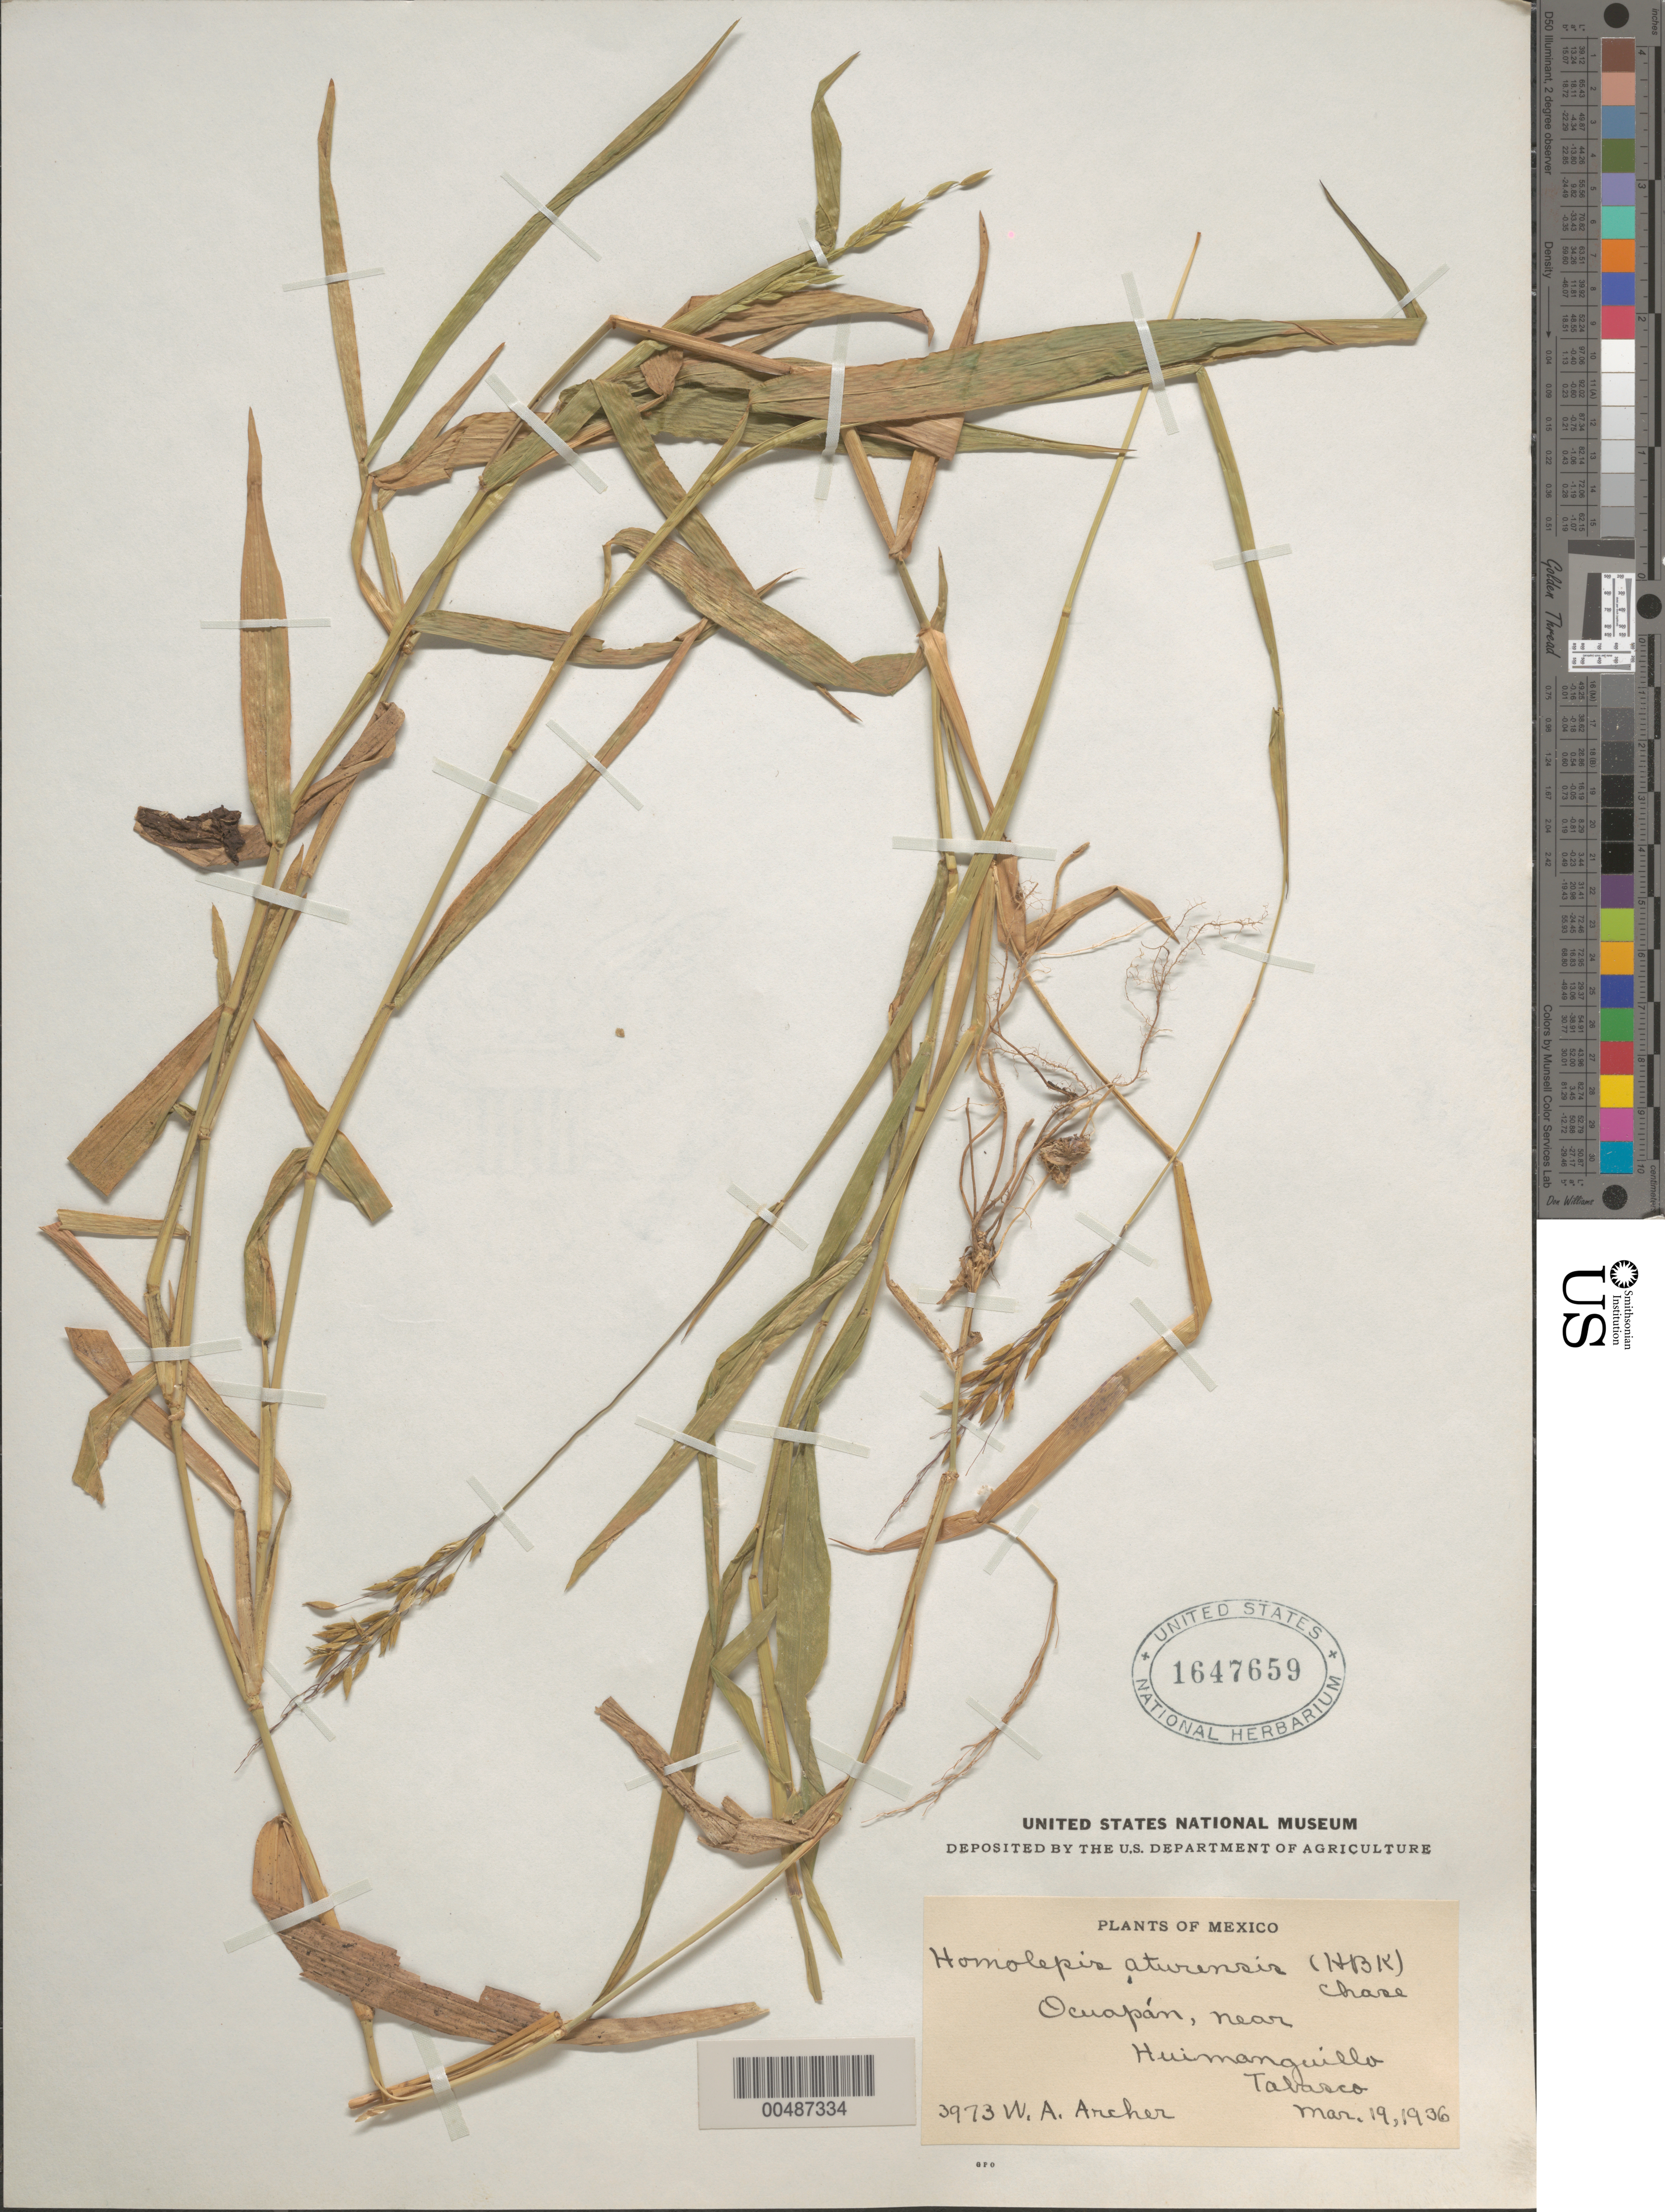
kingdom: Plantae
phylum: Tracheophyta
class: Liliopsida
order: Poales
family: Poaceae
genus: Homolepis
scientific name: Homolepis aturensis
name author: (Kunth) Chase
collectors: W. A. Archer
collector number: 3973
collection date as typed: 19 Mar 1936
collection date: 1936-03-19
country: Mexico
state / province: Tabasco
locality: Ocuap n, near Huimanguillo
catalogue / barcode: US 1647659